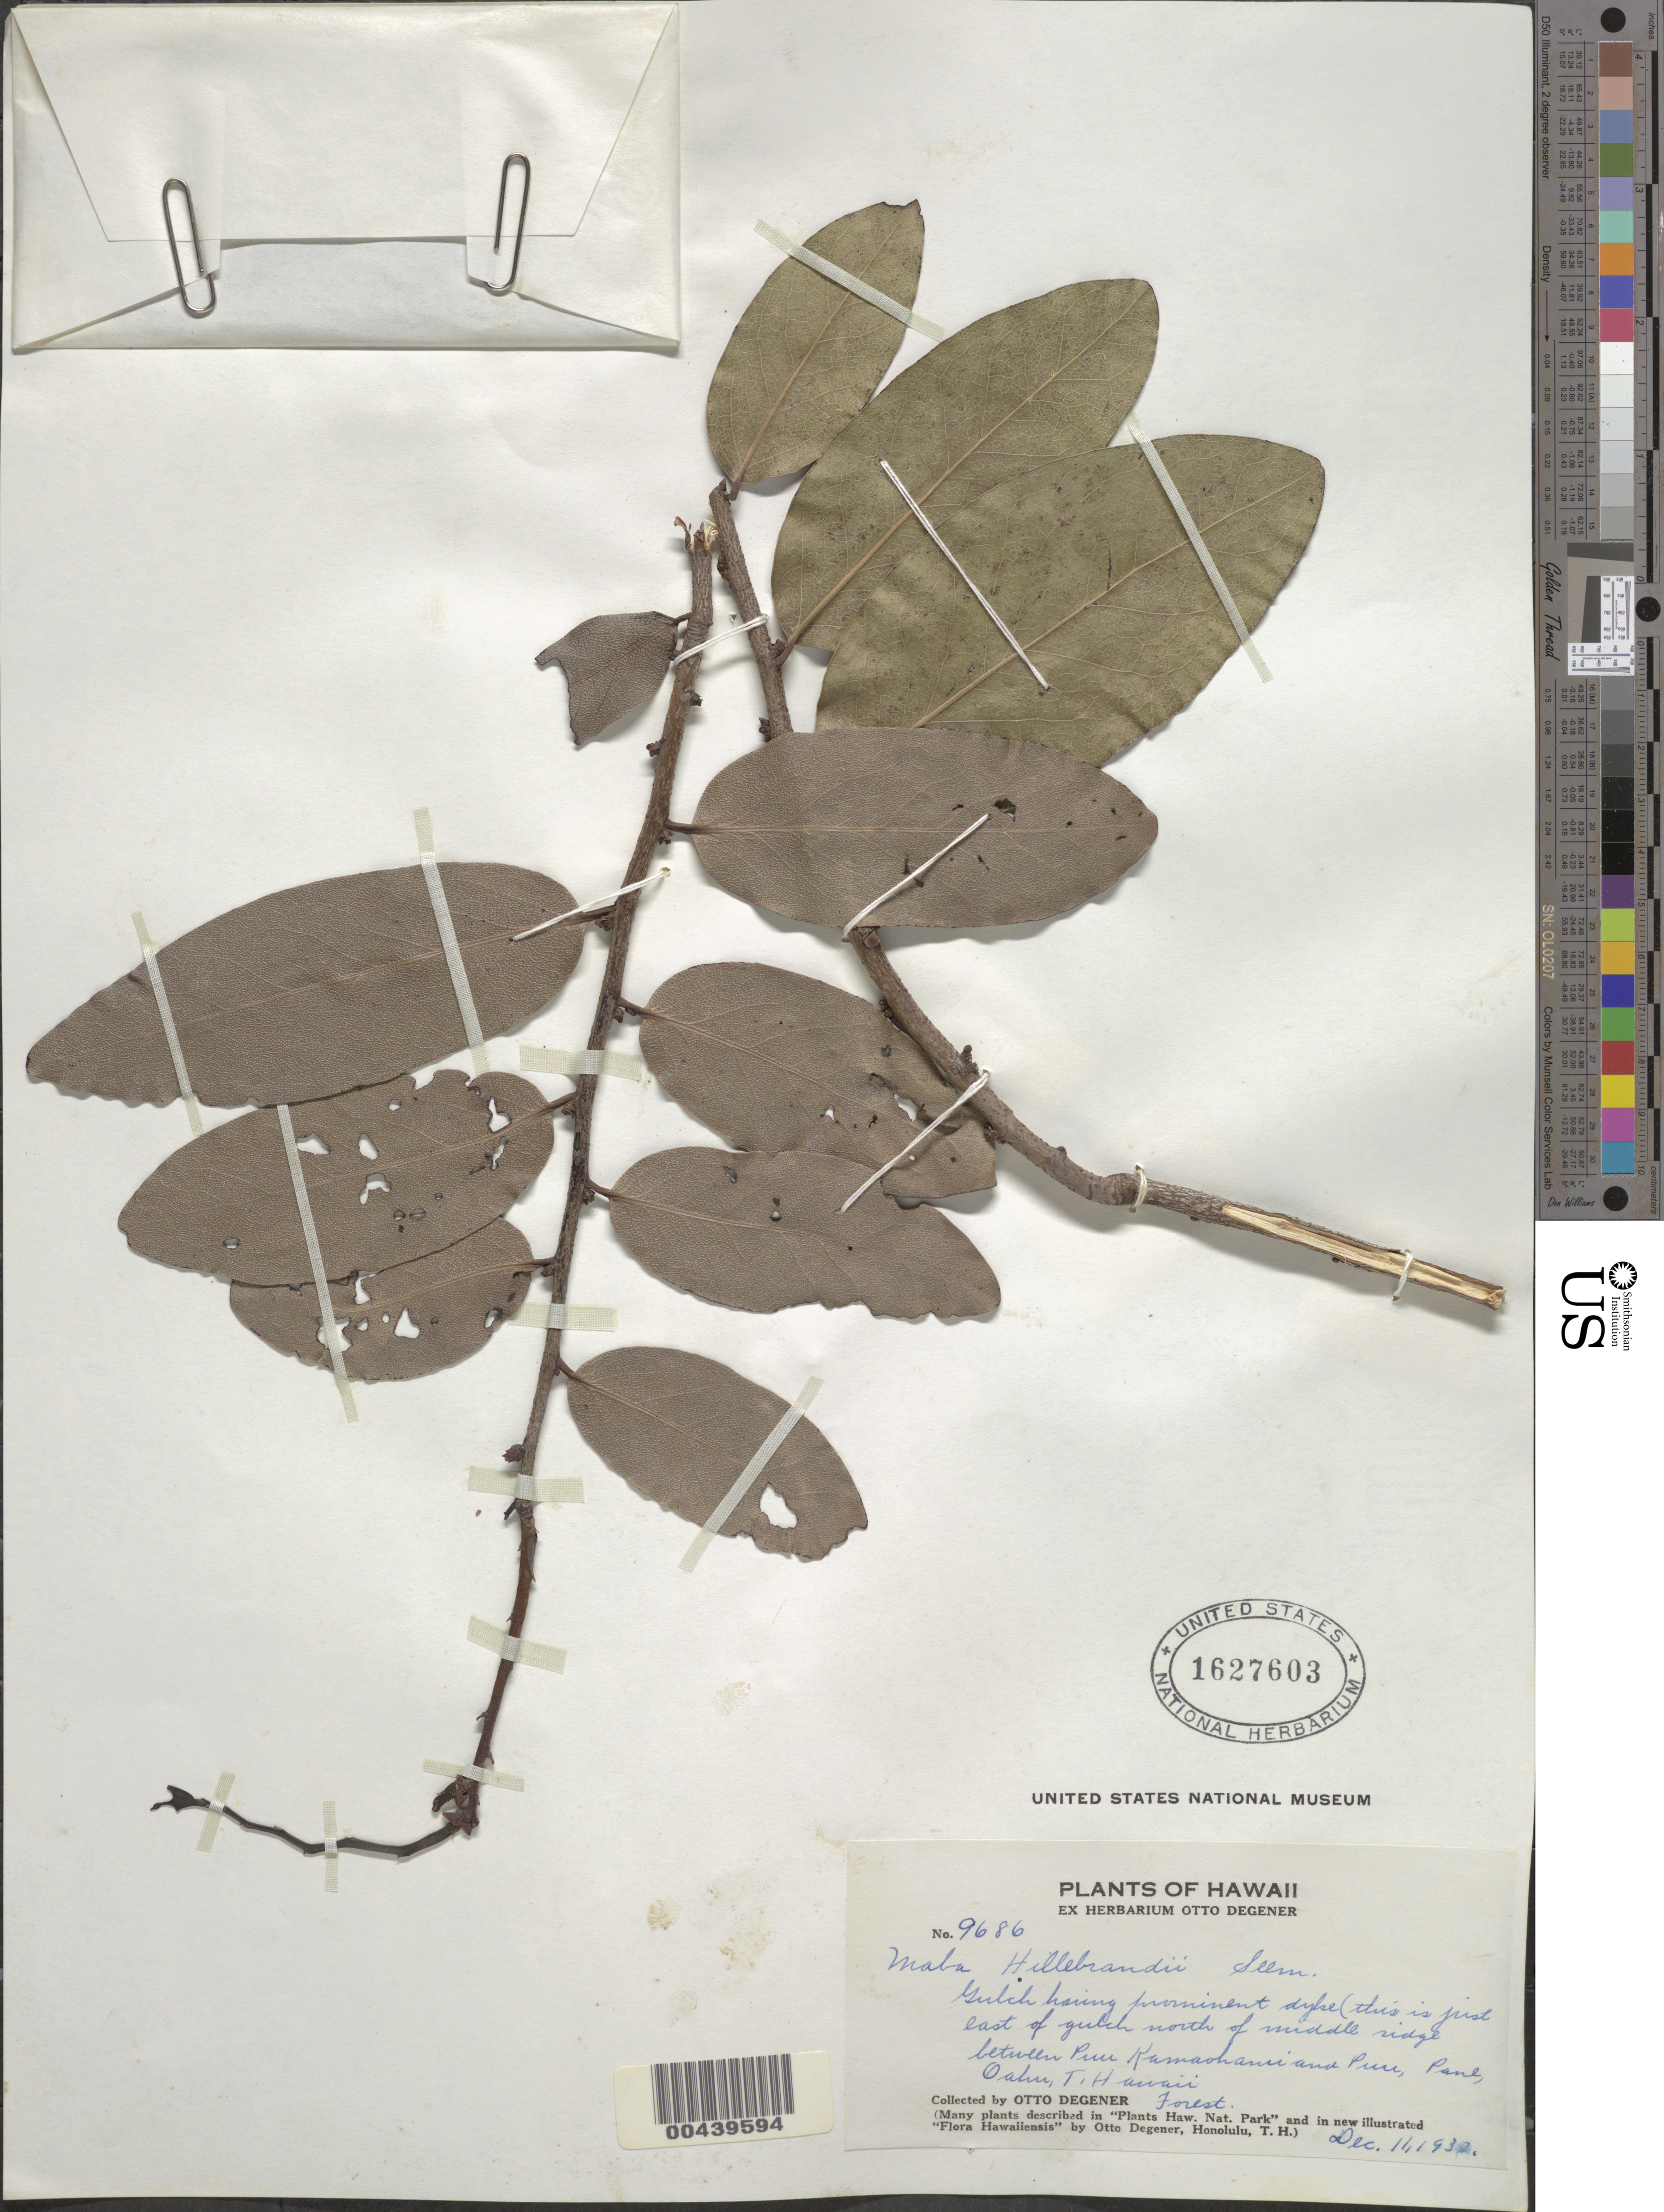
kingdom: Plantae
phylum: Tracheophyta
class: Magnoliopsida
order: Ericales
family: Ebenaceae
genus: Diospyros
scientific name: Diospyros hillebrandii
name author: (Seem.) Fosberg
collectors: O. Degener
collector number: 9686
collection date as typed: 11 Dec 1932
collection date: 1932-12-11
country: United States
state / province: Hawaii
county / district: Honolulu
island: Oahu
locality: Gulch having prominent dyke (this is just last of gulch N of middle ridge between Puu Kamaohawi and Puu, Pane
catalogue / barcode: US 1627603